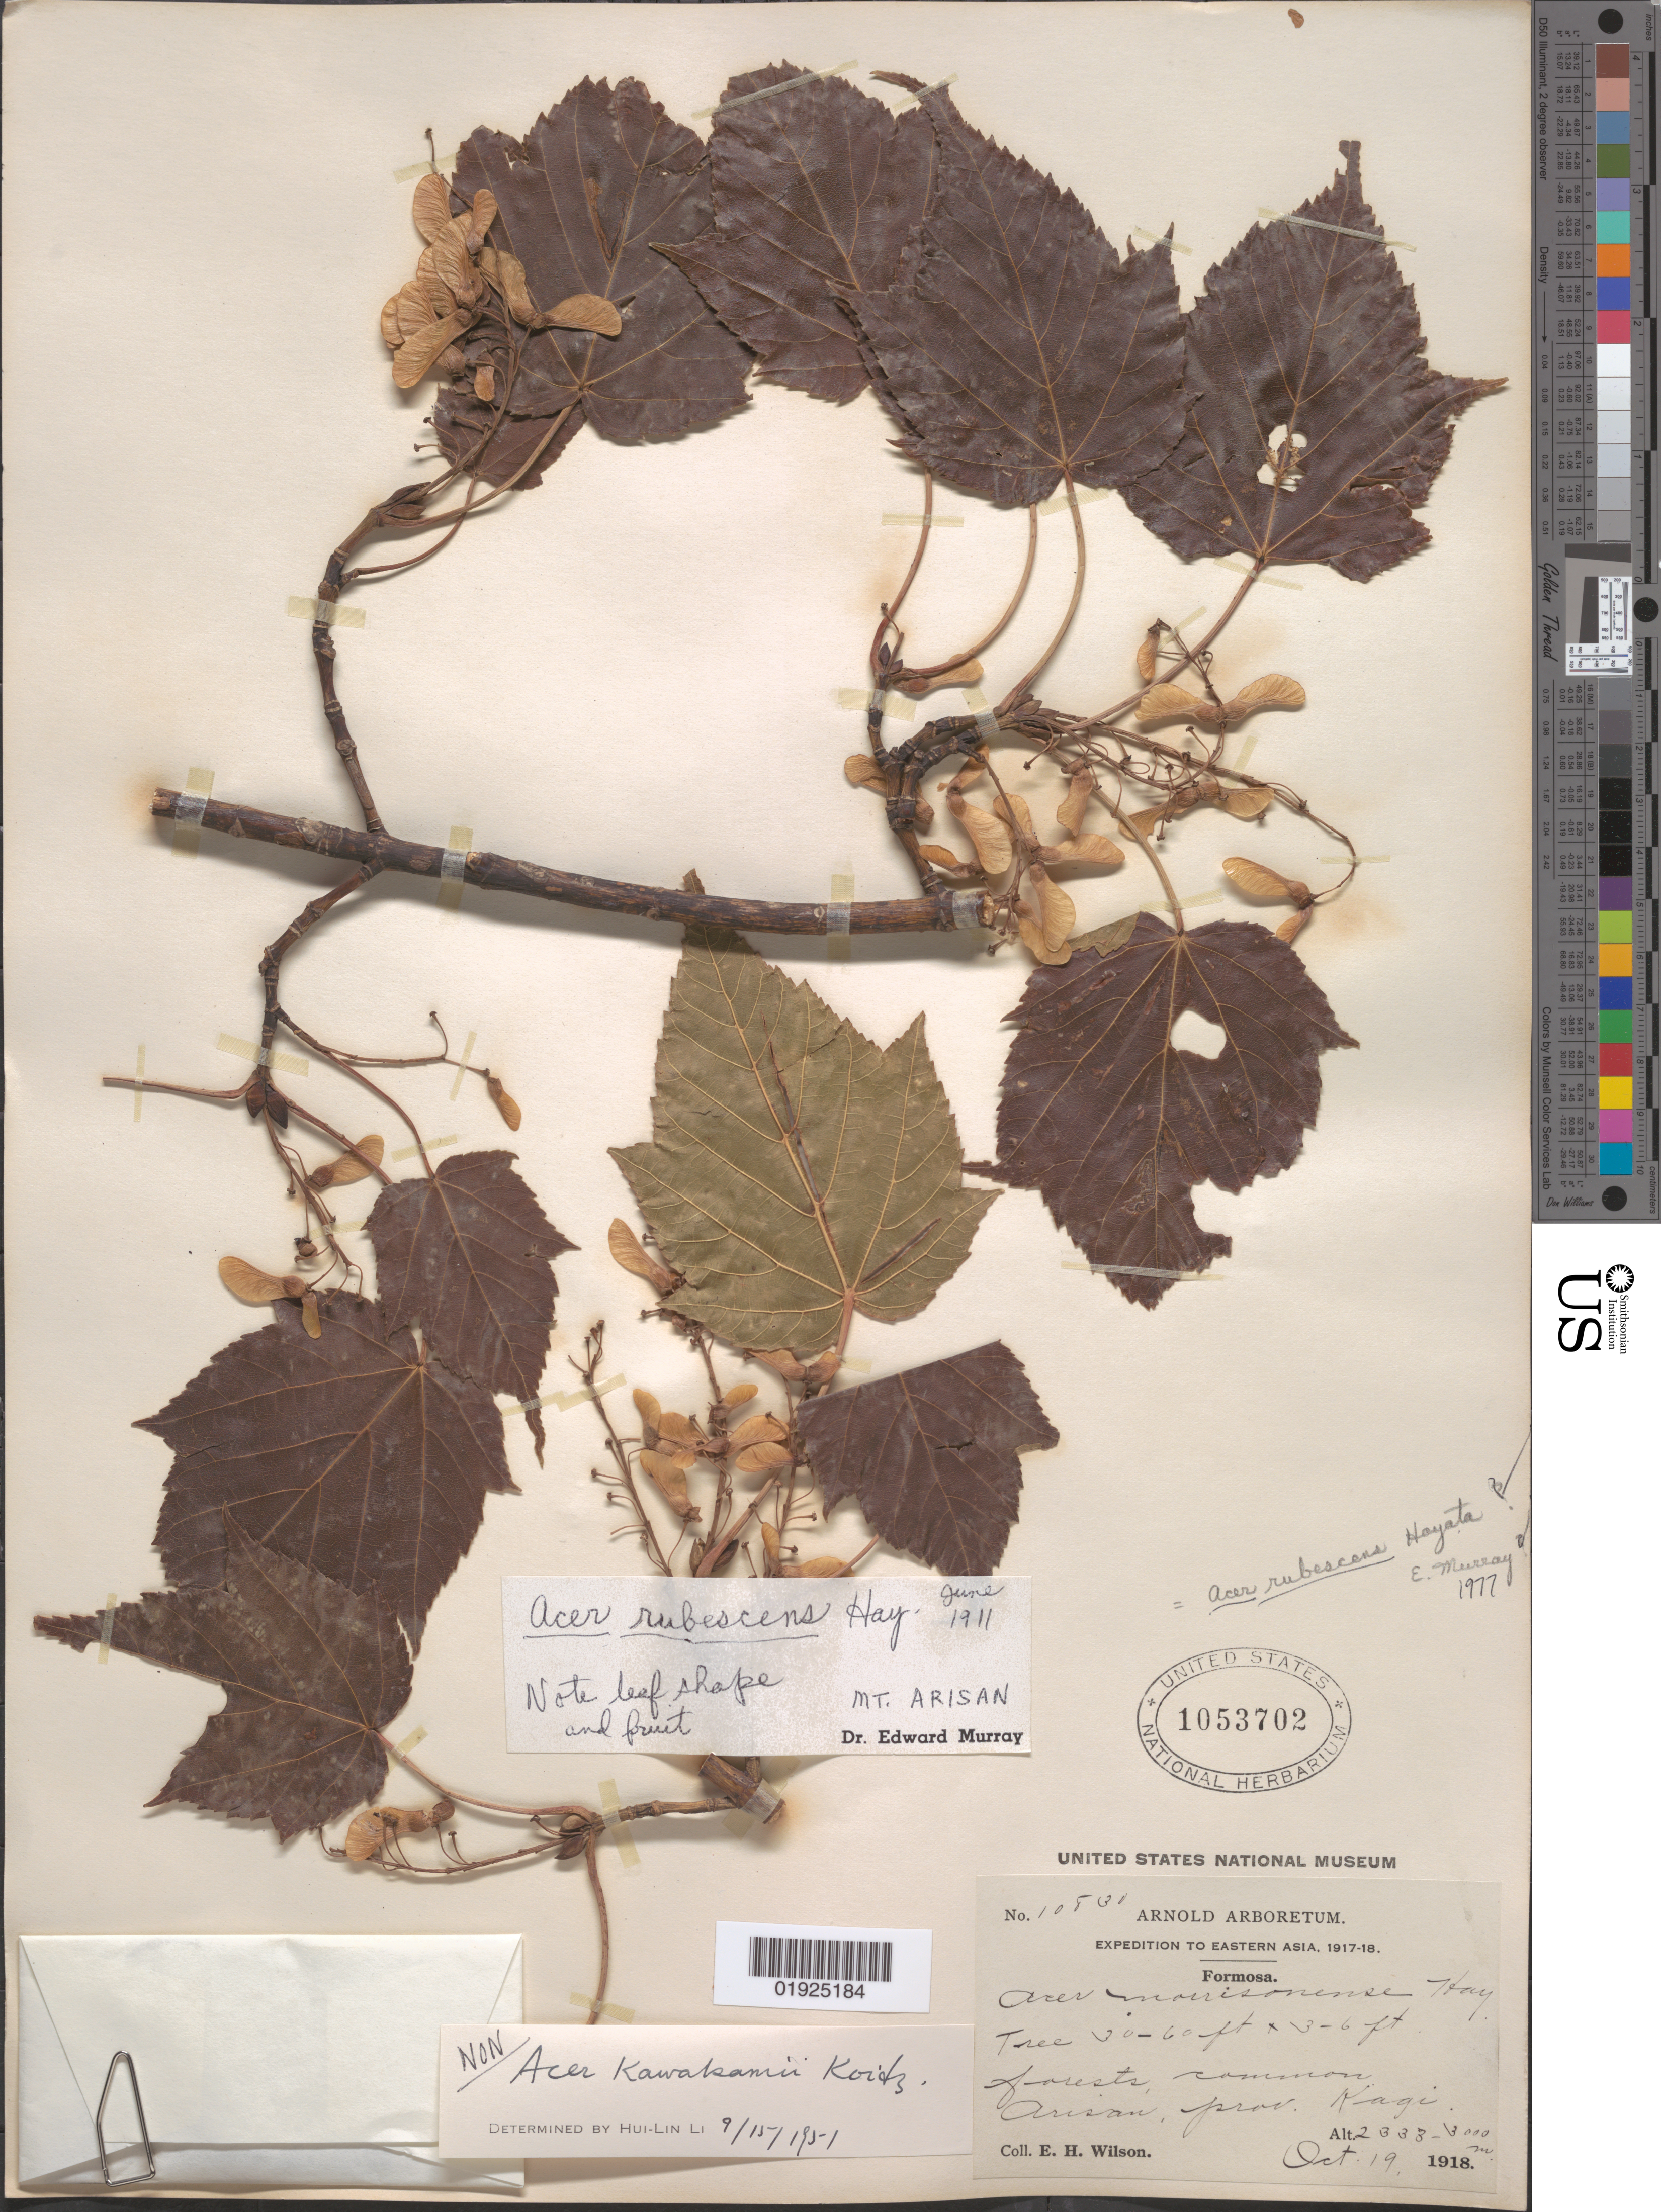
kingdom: Plantae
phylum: Tracheophyta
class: Magnoliopsida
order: Sapindales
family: Sapindaceae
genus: Acer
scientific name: Acer rubescens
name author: Hayata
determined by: Murray, Edward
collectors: E. H. Wilson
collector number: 10830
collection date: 1918-10-19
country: Taiwan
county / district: Chiayi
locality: Formosa [Taiwan], Mt. Arisan [Mt. Ali], prov. Kagi [Chiayi]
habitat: Forests; common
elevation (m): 2333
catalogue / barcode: US 1053702